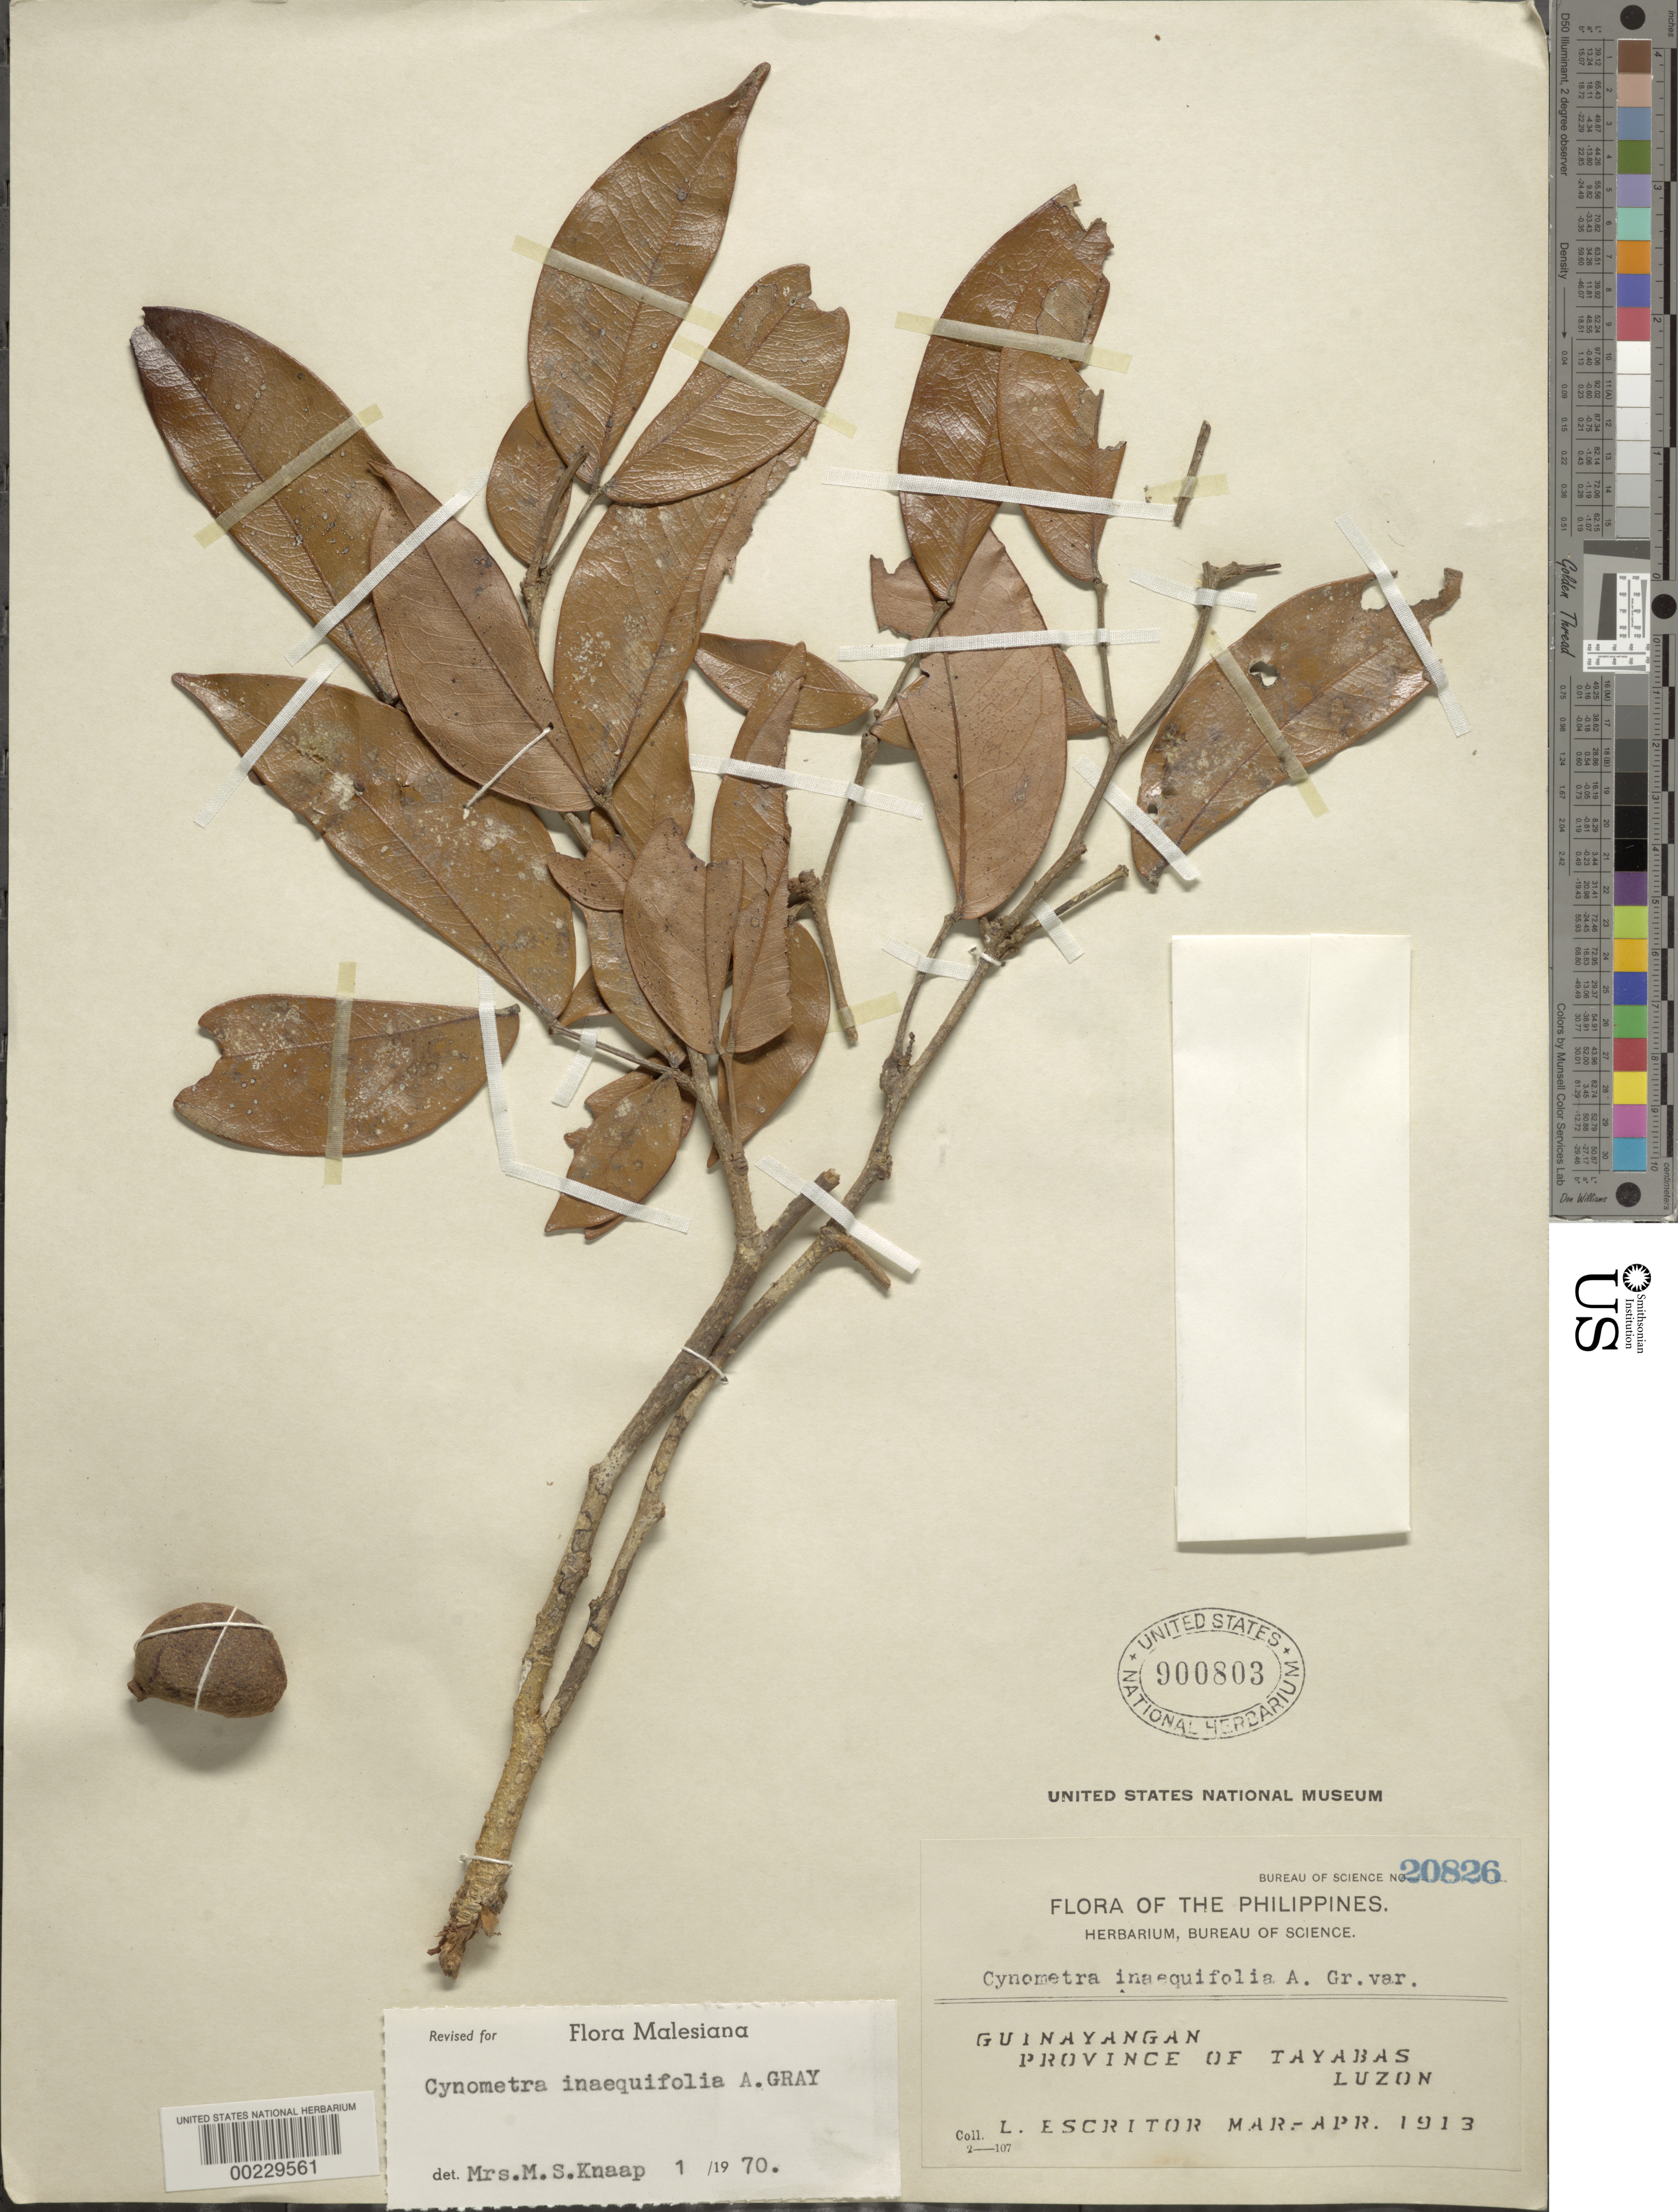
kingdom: Plantae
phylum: Tracheophyta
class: Magnoliopsida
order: Fabales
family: Fabaceae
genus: Cynometra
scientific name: Cynometra inaequifolia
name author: A. Gray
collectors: L. Escritor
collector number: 20826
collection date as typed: Mar 1913 to -- Apr 1913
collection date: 1913-03/1913-04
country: Philippines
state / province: Calabarzon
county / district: Quezon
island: Luzon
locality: Tayabas prov. [= quezon province]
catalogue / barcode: US 900803